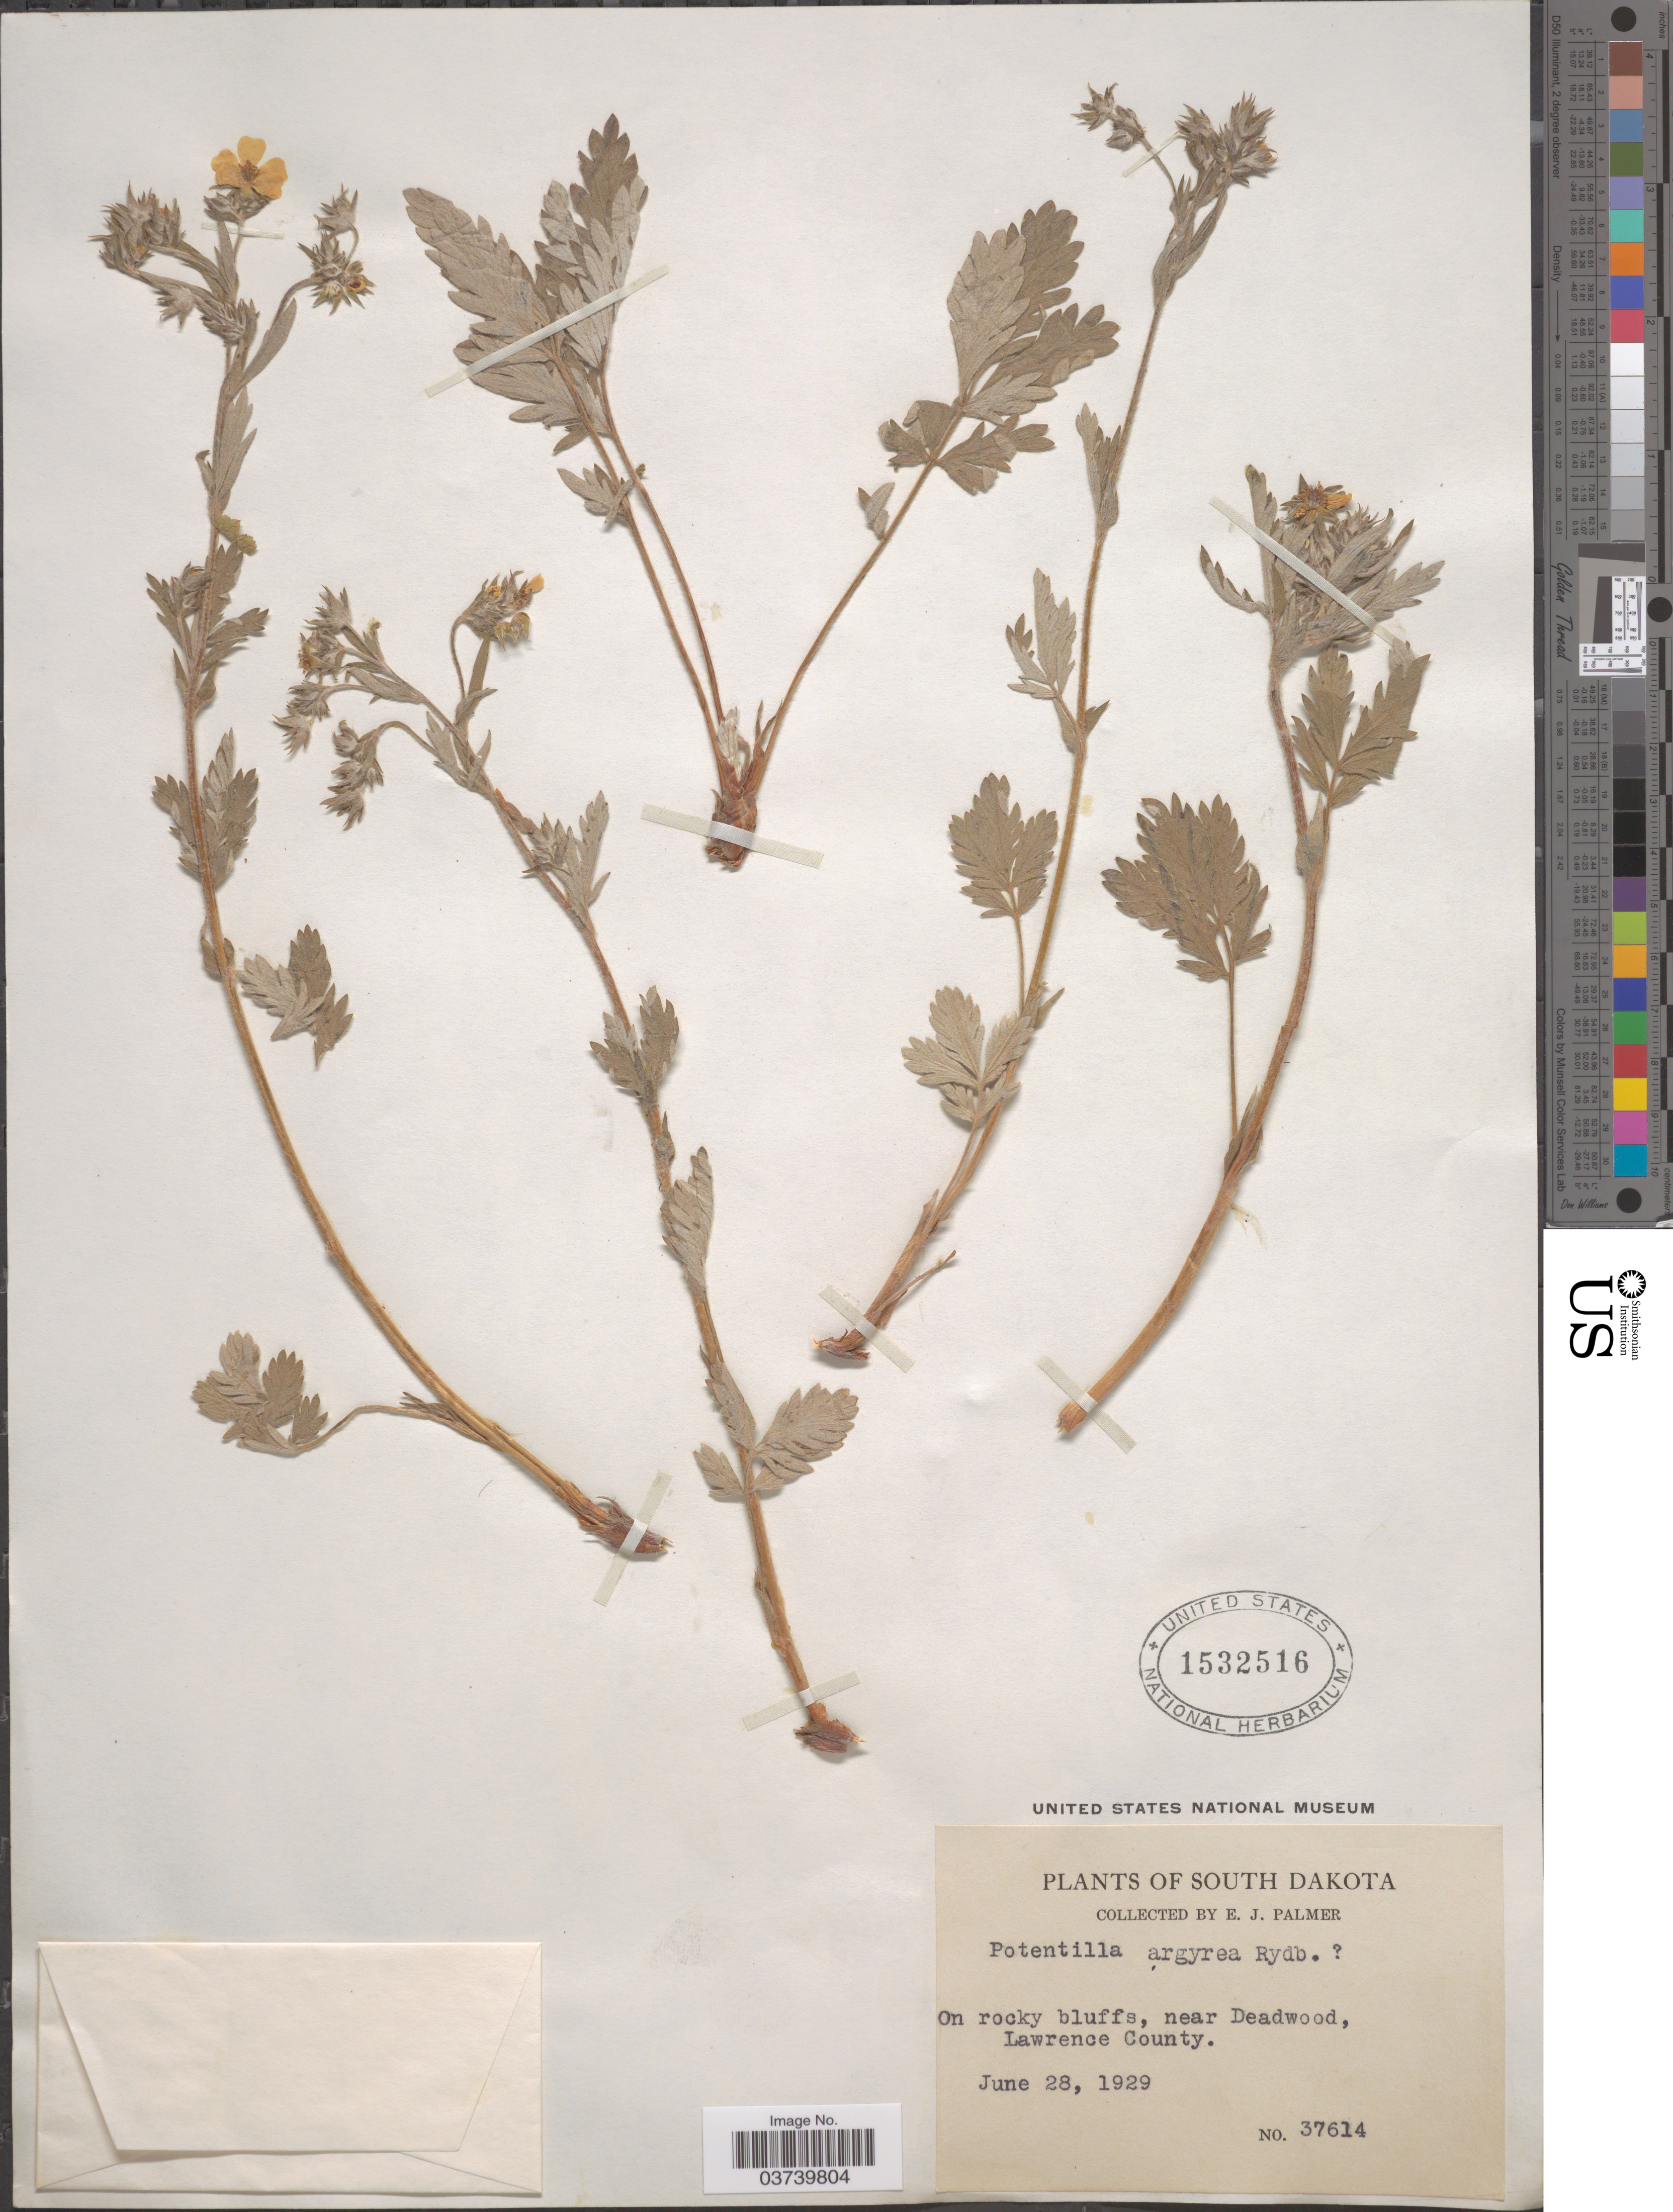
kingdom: Plantae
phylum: Tracheophyta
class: Magnoliopsida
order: Rosales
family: Rosaceae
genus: Potentilla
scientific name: Potentilla hippiana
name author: Lehm.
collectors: E. J. Palmer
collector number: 37614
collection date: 1929-06-28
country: United States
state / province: South Dakota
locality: On rocky bluffs, near Deadwood, Lawrence County.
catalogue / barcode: US 1532516